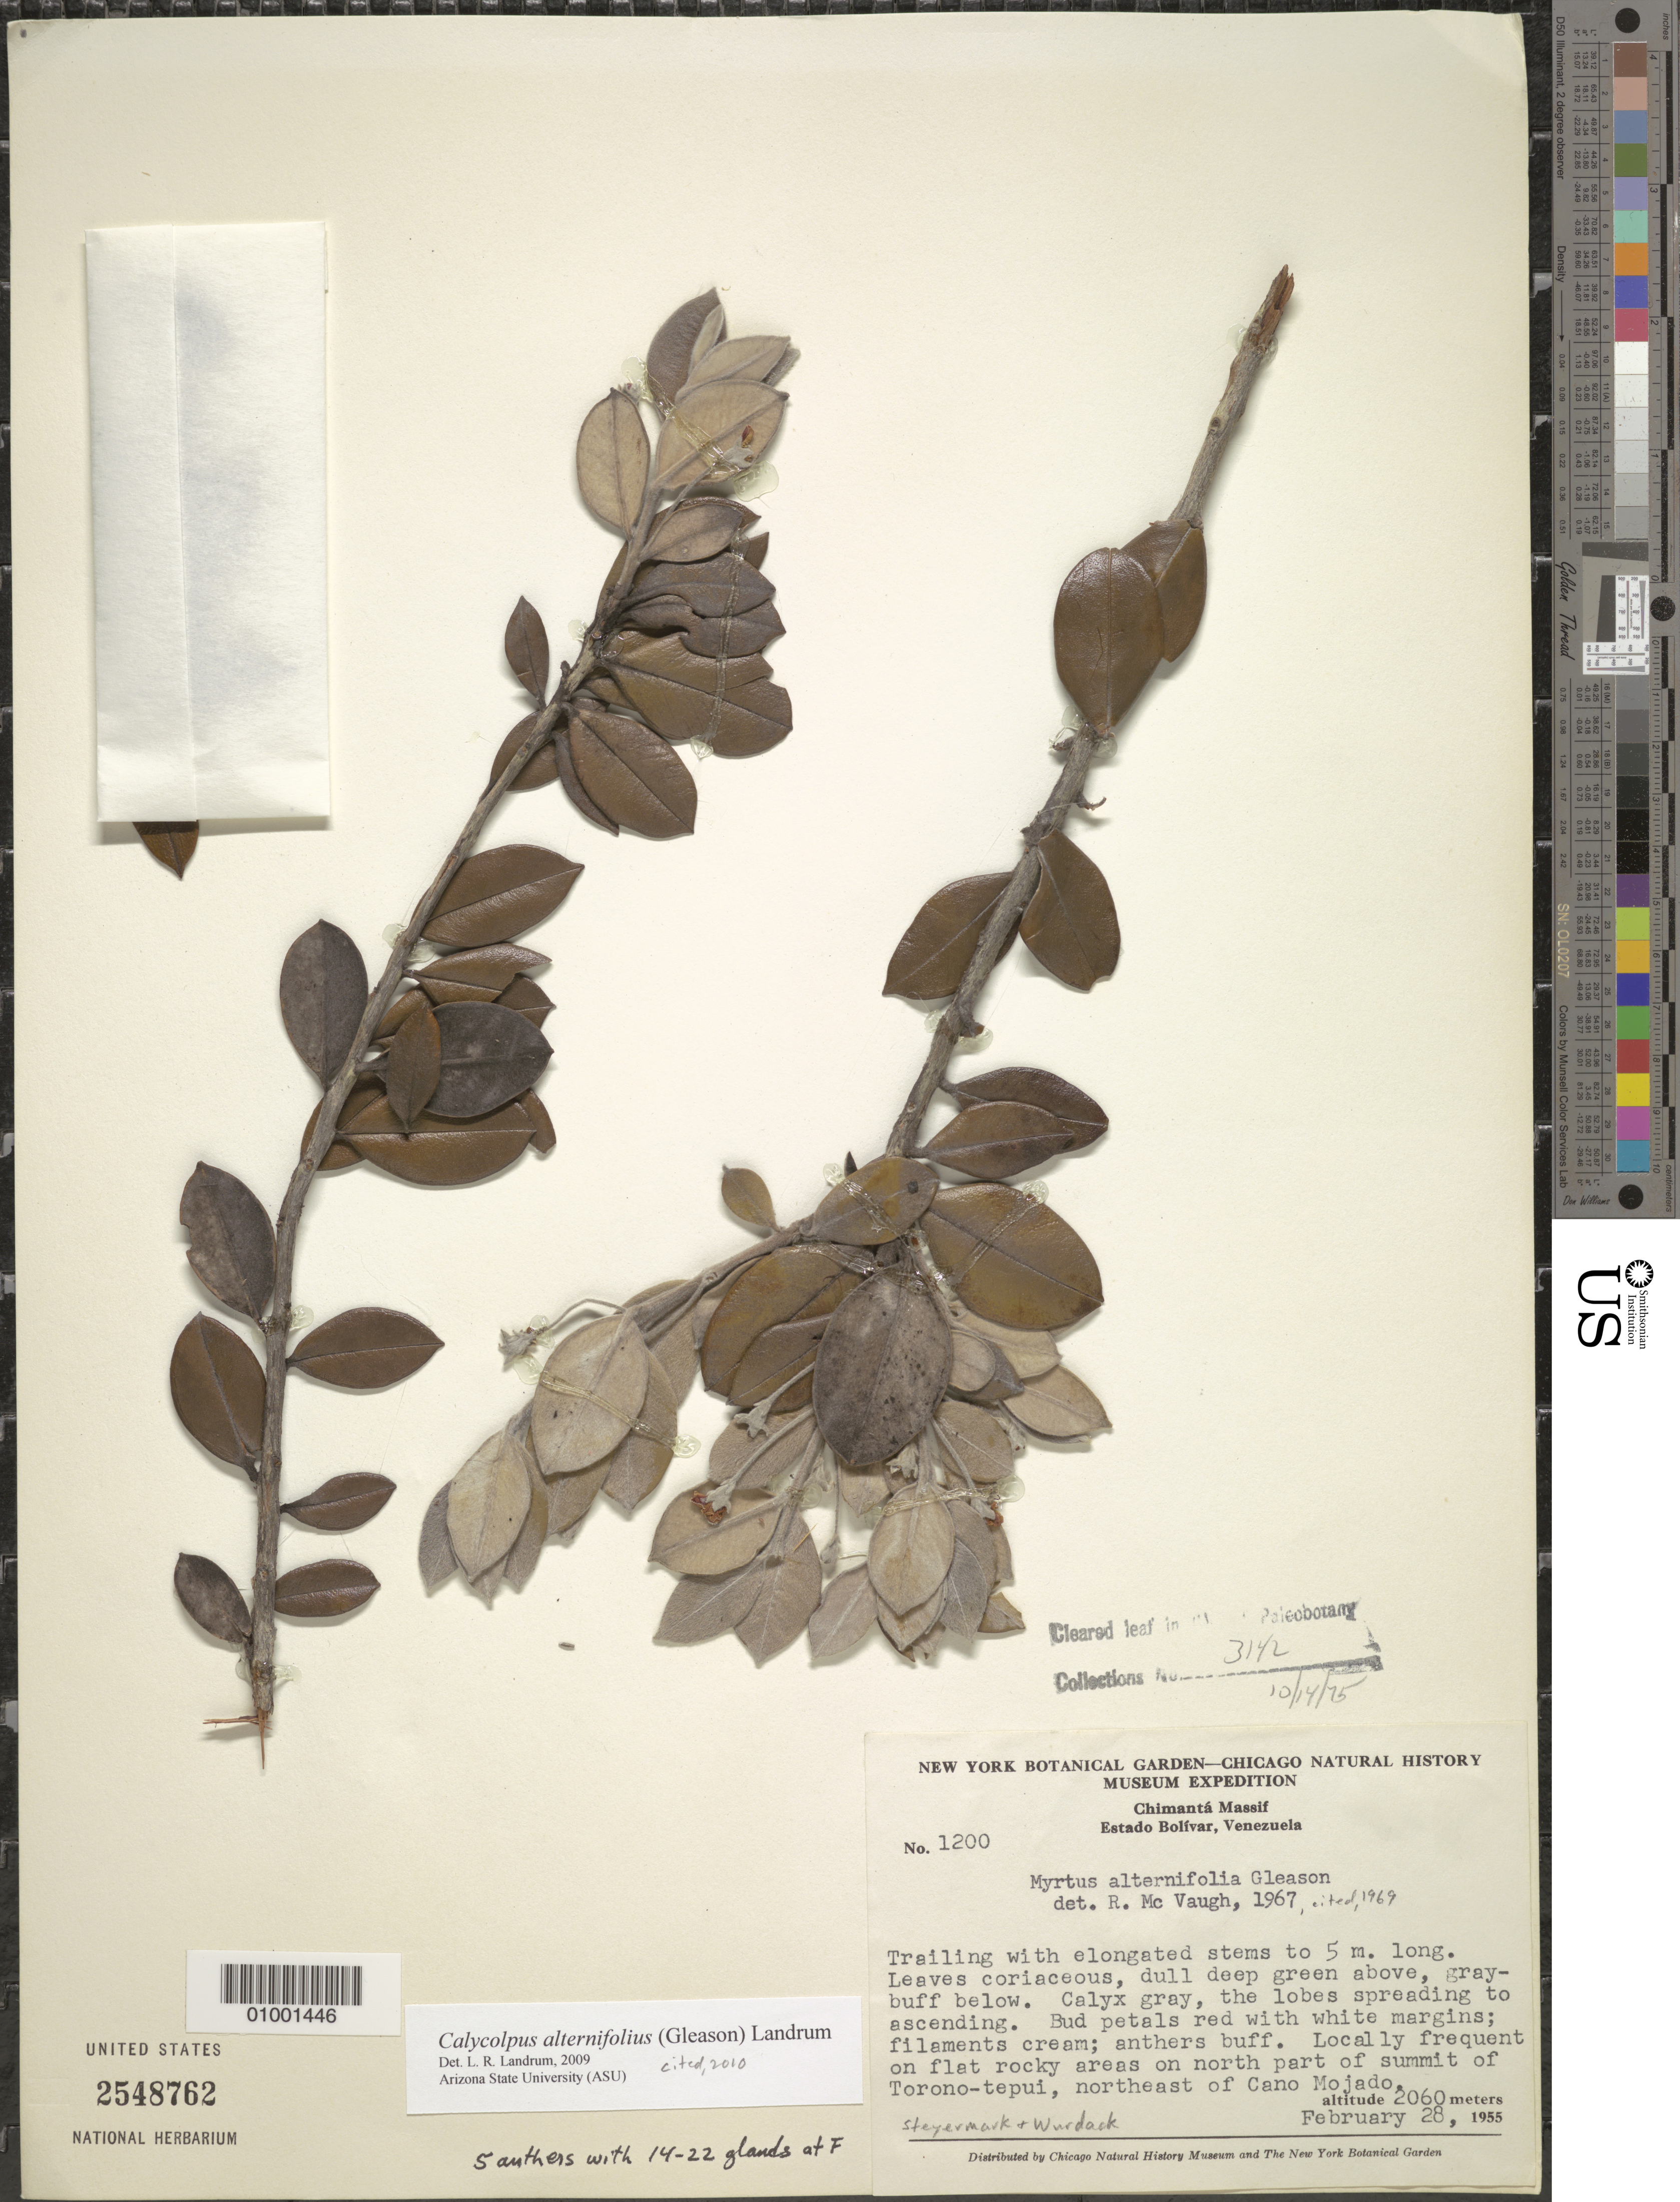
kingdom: Plantae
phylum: Tracheophyta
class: Magnoliopsida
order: Myrtales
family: Myrtaceae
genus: Calycolpus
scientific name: Calycolpus alternifolius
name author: (Gleason) Landrum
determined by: Landrum, L. R.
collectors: J. Steyermark & J. J. Wurdack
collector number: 55 1200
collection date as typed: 28-Feb-55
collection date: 1955-02-28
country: Venezuela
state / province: Bolívar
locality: Chimantá Massif, Torono-tepuí, north part of summit, northeast of Cano Mojado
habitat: Flat rocky areas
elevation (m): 2060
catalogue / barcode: US 2548762